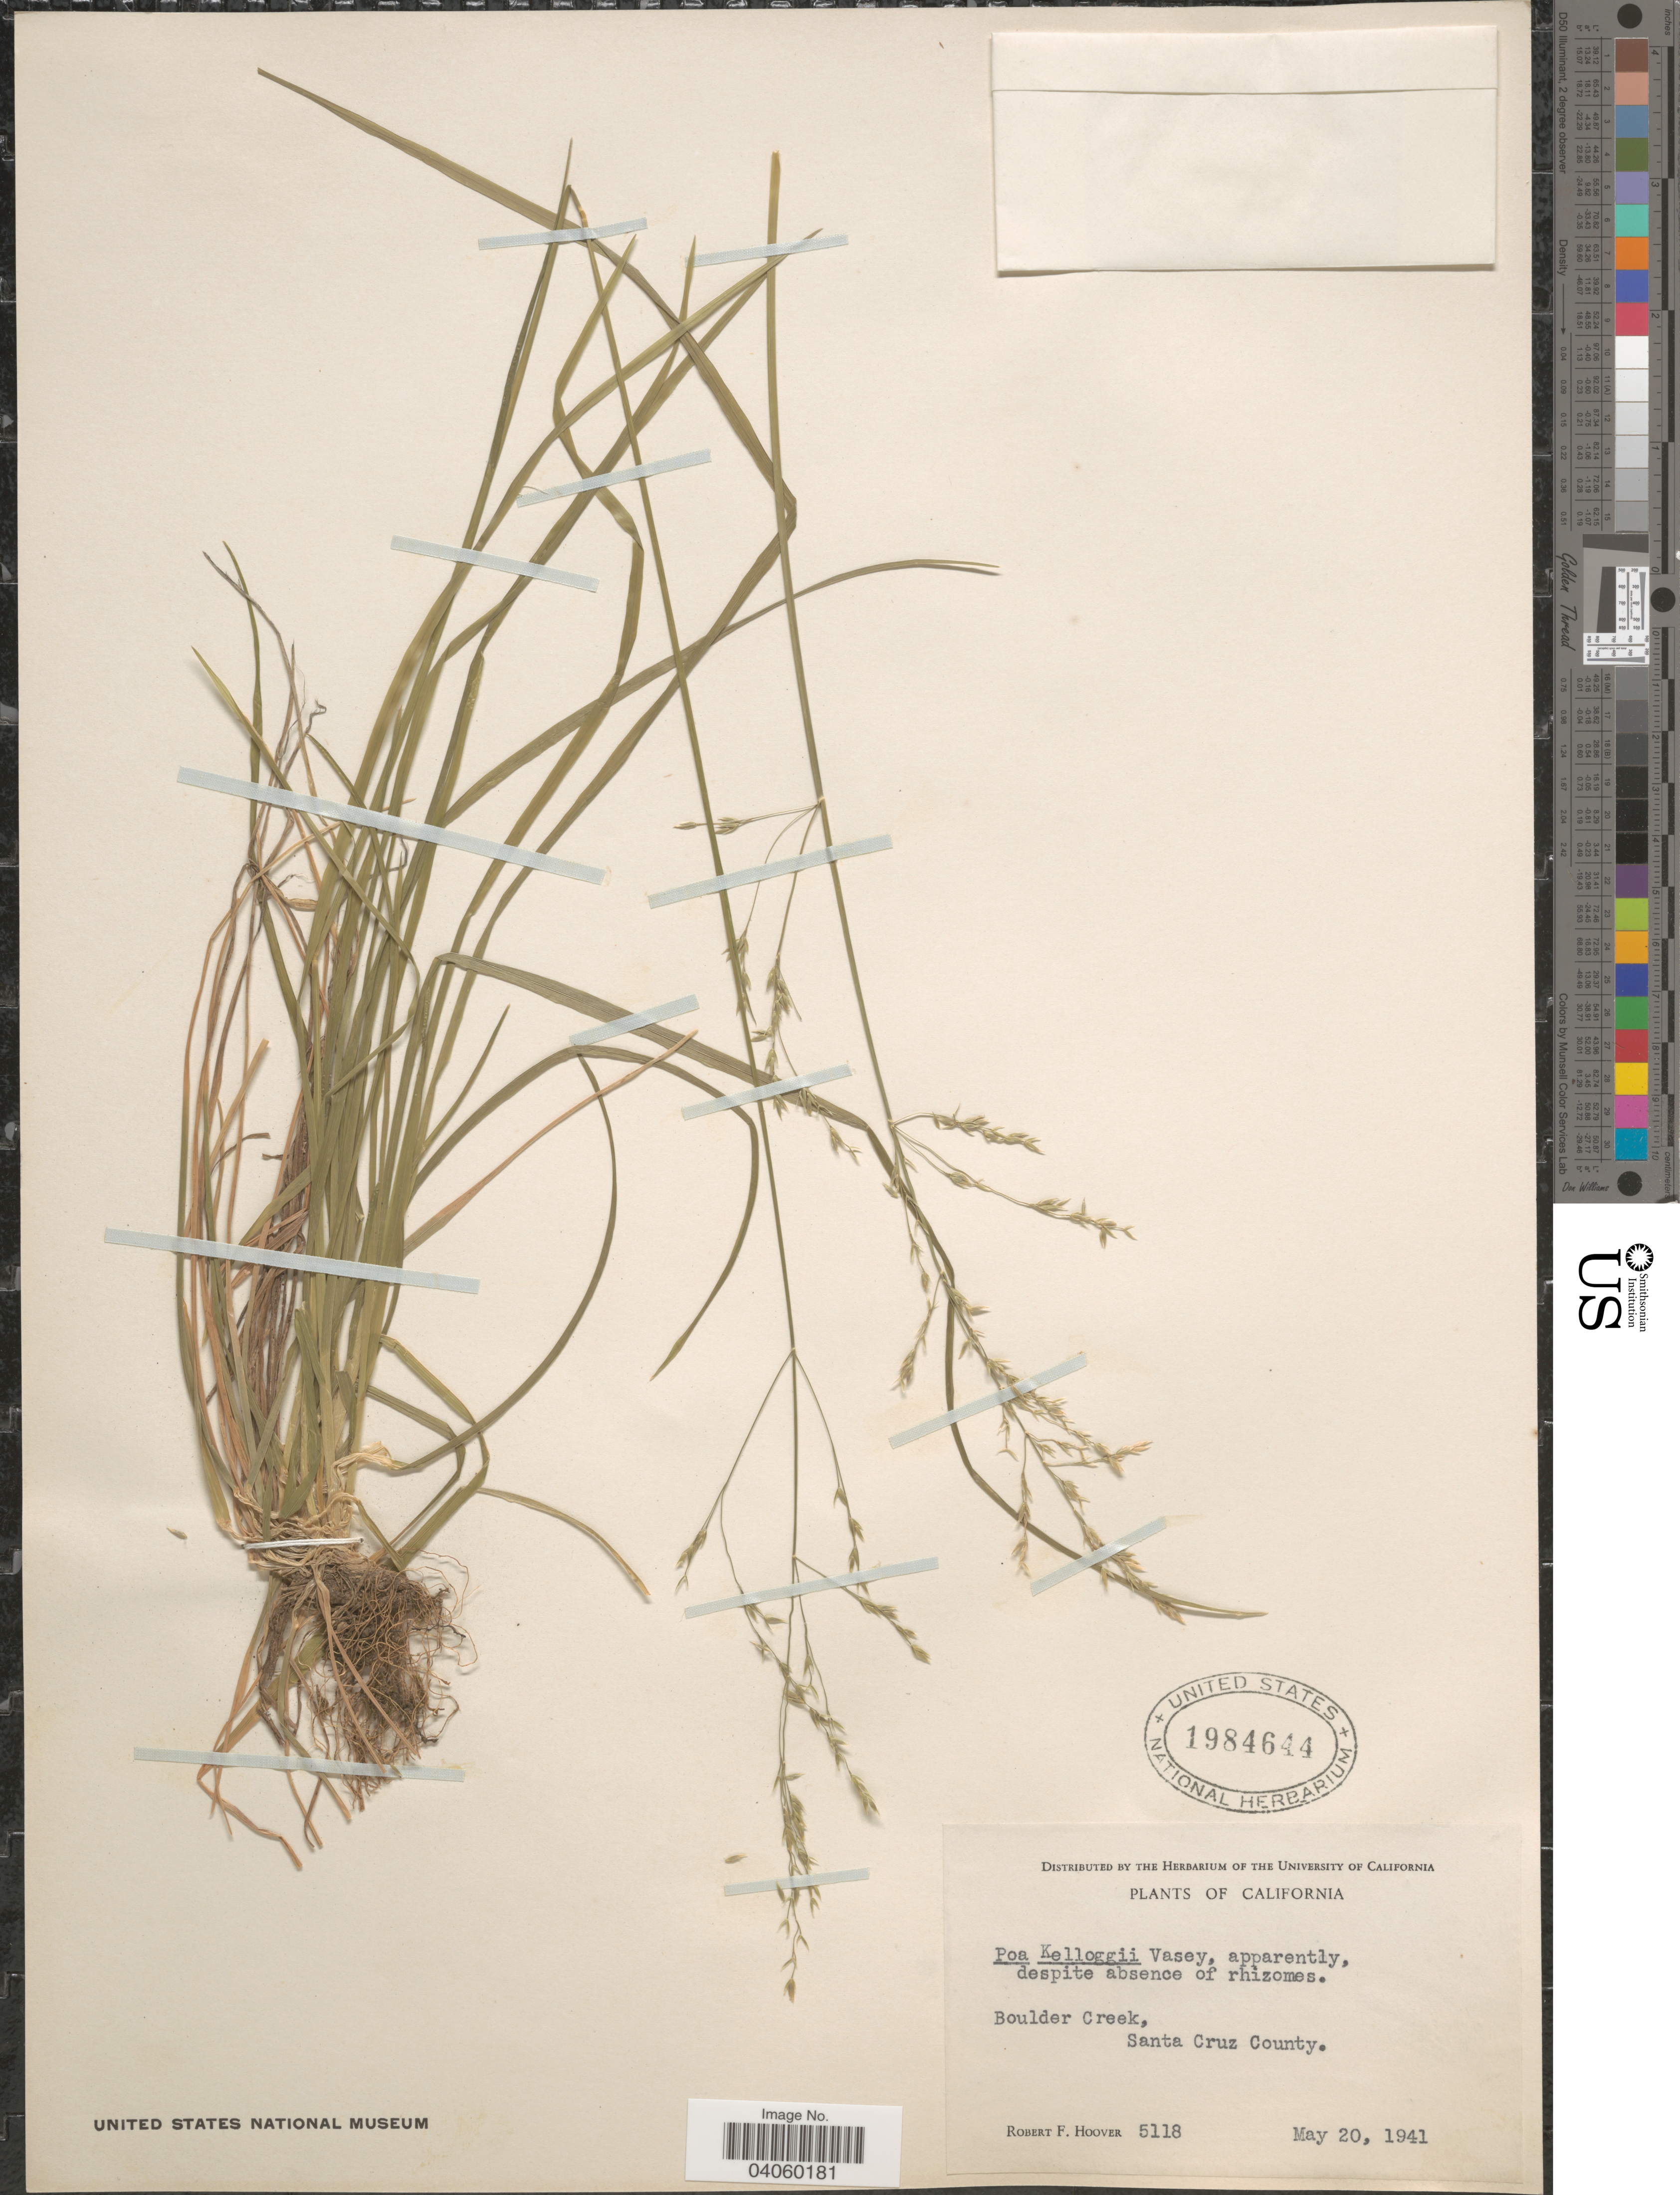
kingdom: Plantae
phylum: Tracheophyta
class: Liliopsida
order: Poales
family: Poaceae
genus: Poa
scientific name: Poa kelloggii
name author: Vasey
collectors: R. F. Hoover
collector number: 5118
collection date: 1941-05-20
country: United States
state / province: California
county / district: Santa Cruz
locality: Boulder Creek, Santa Cruz County.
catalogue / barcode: US 1984644